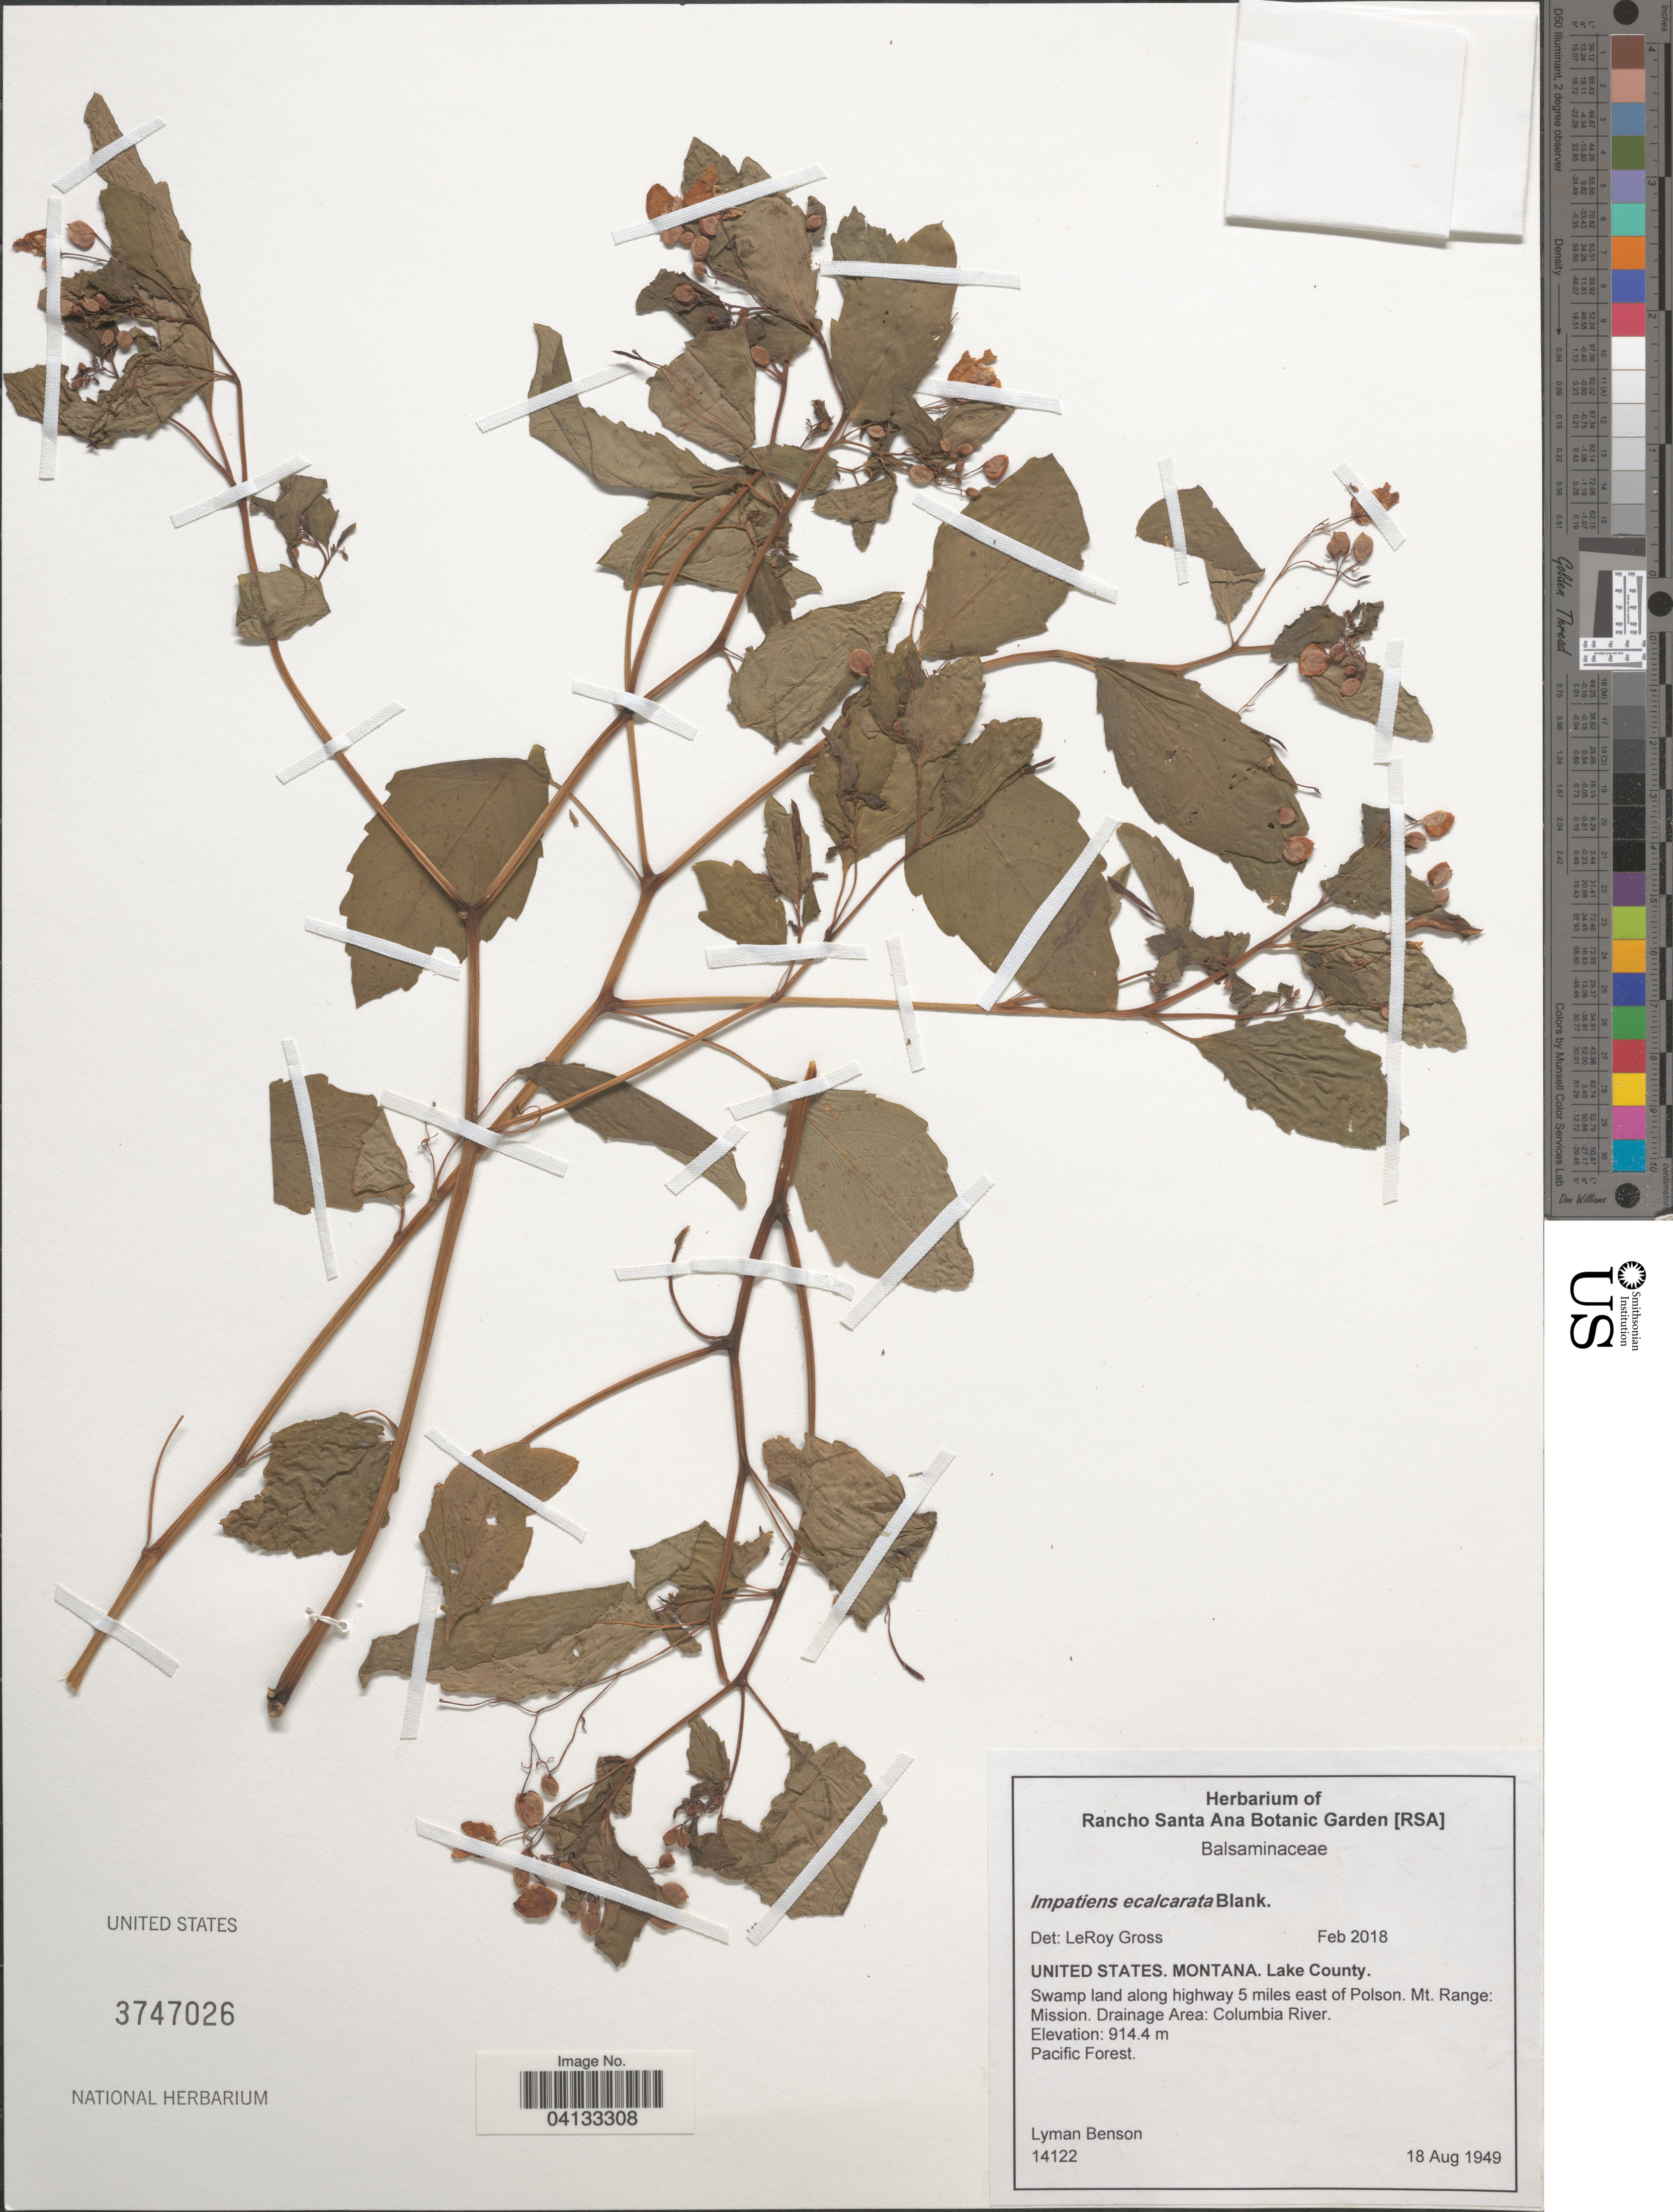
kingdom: Plantae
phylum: Tracheophyta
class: Magnoliopsida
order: Ericales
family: Balsaminaceae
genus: Impatiens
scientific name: Impatiens ecalcarata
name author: Collett & Hemsl.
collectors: L. D. Benson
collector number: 14122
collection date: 1949-08-18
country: United States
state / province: Montana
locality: Lake County. Along highway 5 miles east of Polson. Mt. Range: Mission. Drainage Area: Columbia River.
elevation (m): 914.4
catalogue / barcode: US 3747026